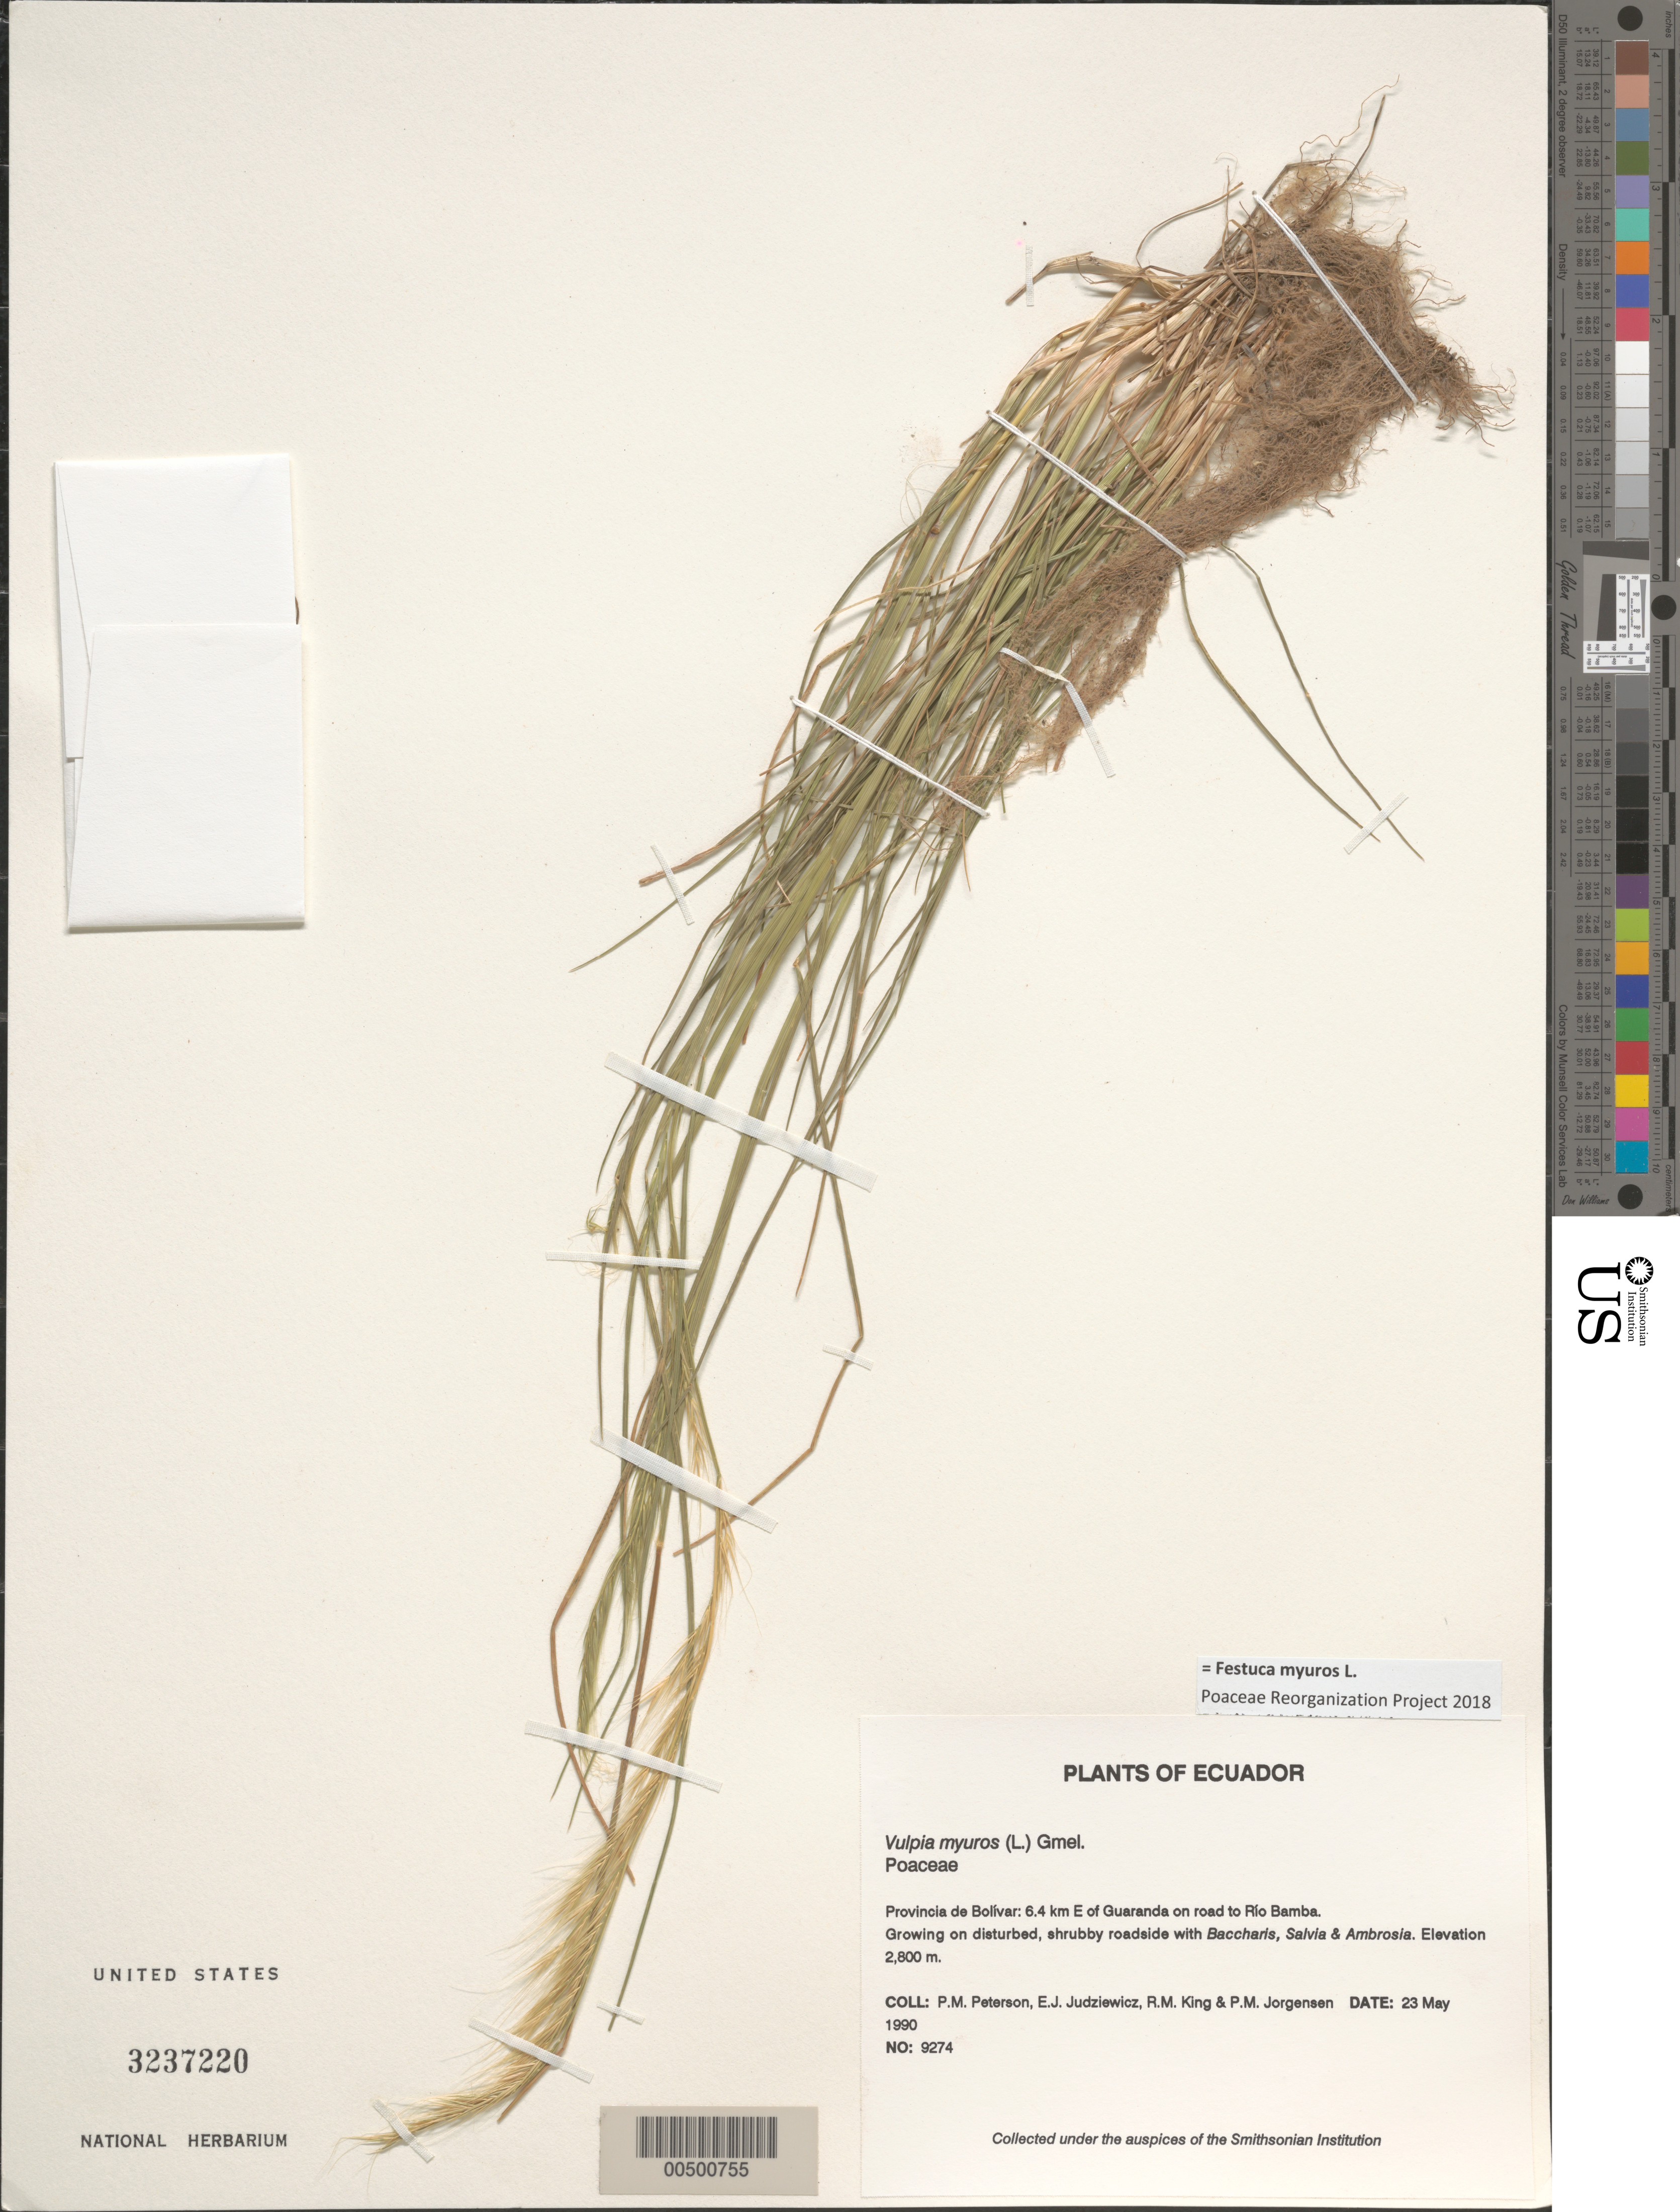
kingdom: Plantae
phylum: Tracheophyta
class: Liliopsida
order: Poales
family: Poaceae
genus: Festuca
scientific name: Festuca myuros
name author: L.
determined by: Poaceae Reorganization Project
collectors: P. M. Peterson, E. J. Judziewicz, R. M. King & P. M. Jørgensen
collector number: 09274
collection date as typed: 23 May 1990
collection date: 1990-05-23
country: Ecuador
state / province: Bolívar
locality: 6.4 km E of Guaranda on road to Río Bamba.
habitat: Growing on disturbed, shrubby roadside with Baccharis, Salvia & Ambrosia.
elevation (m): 2800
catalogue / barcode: US 3237220